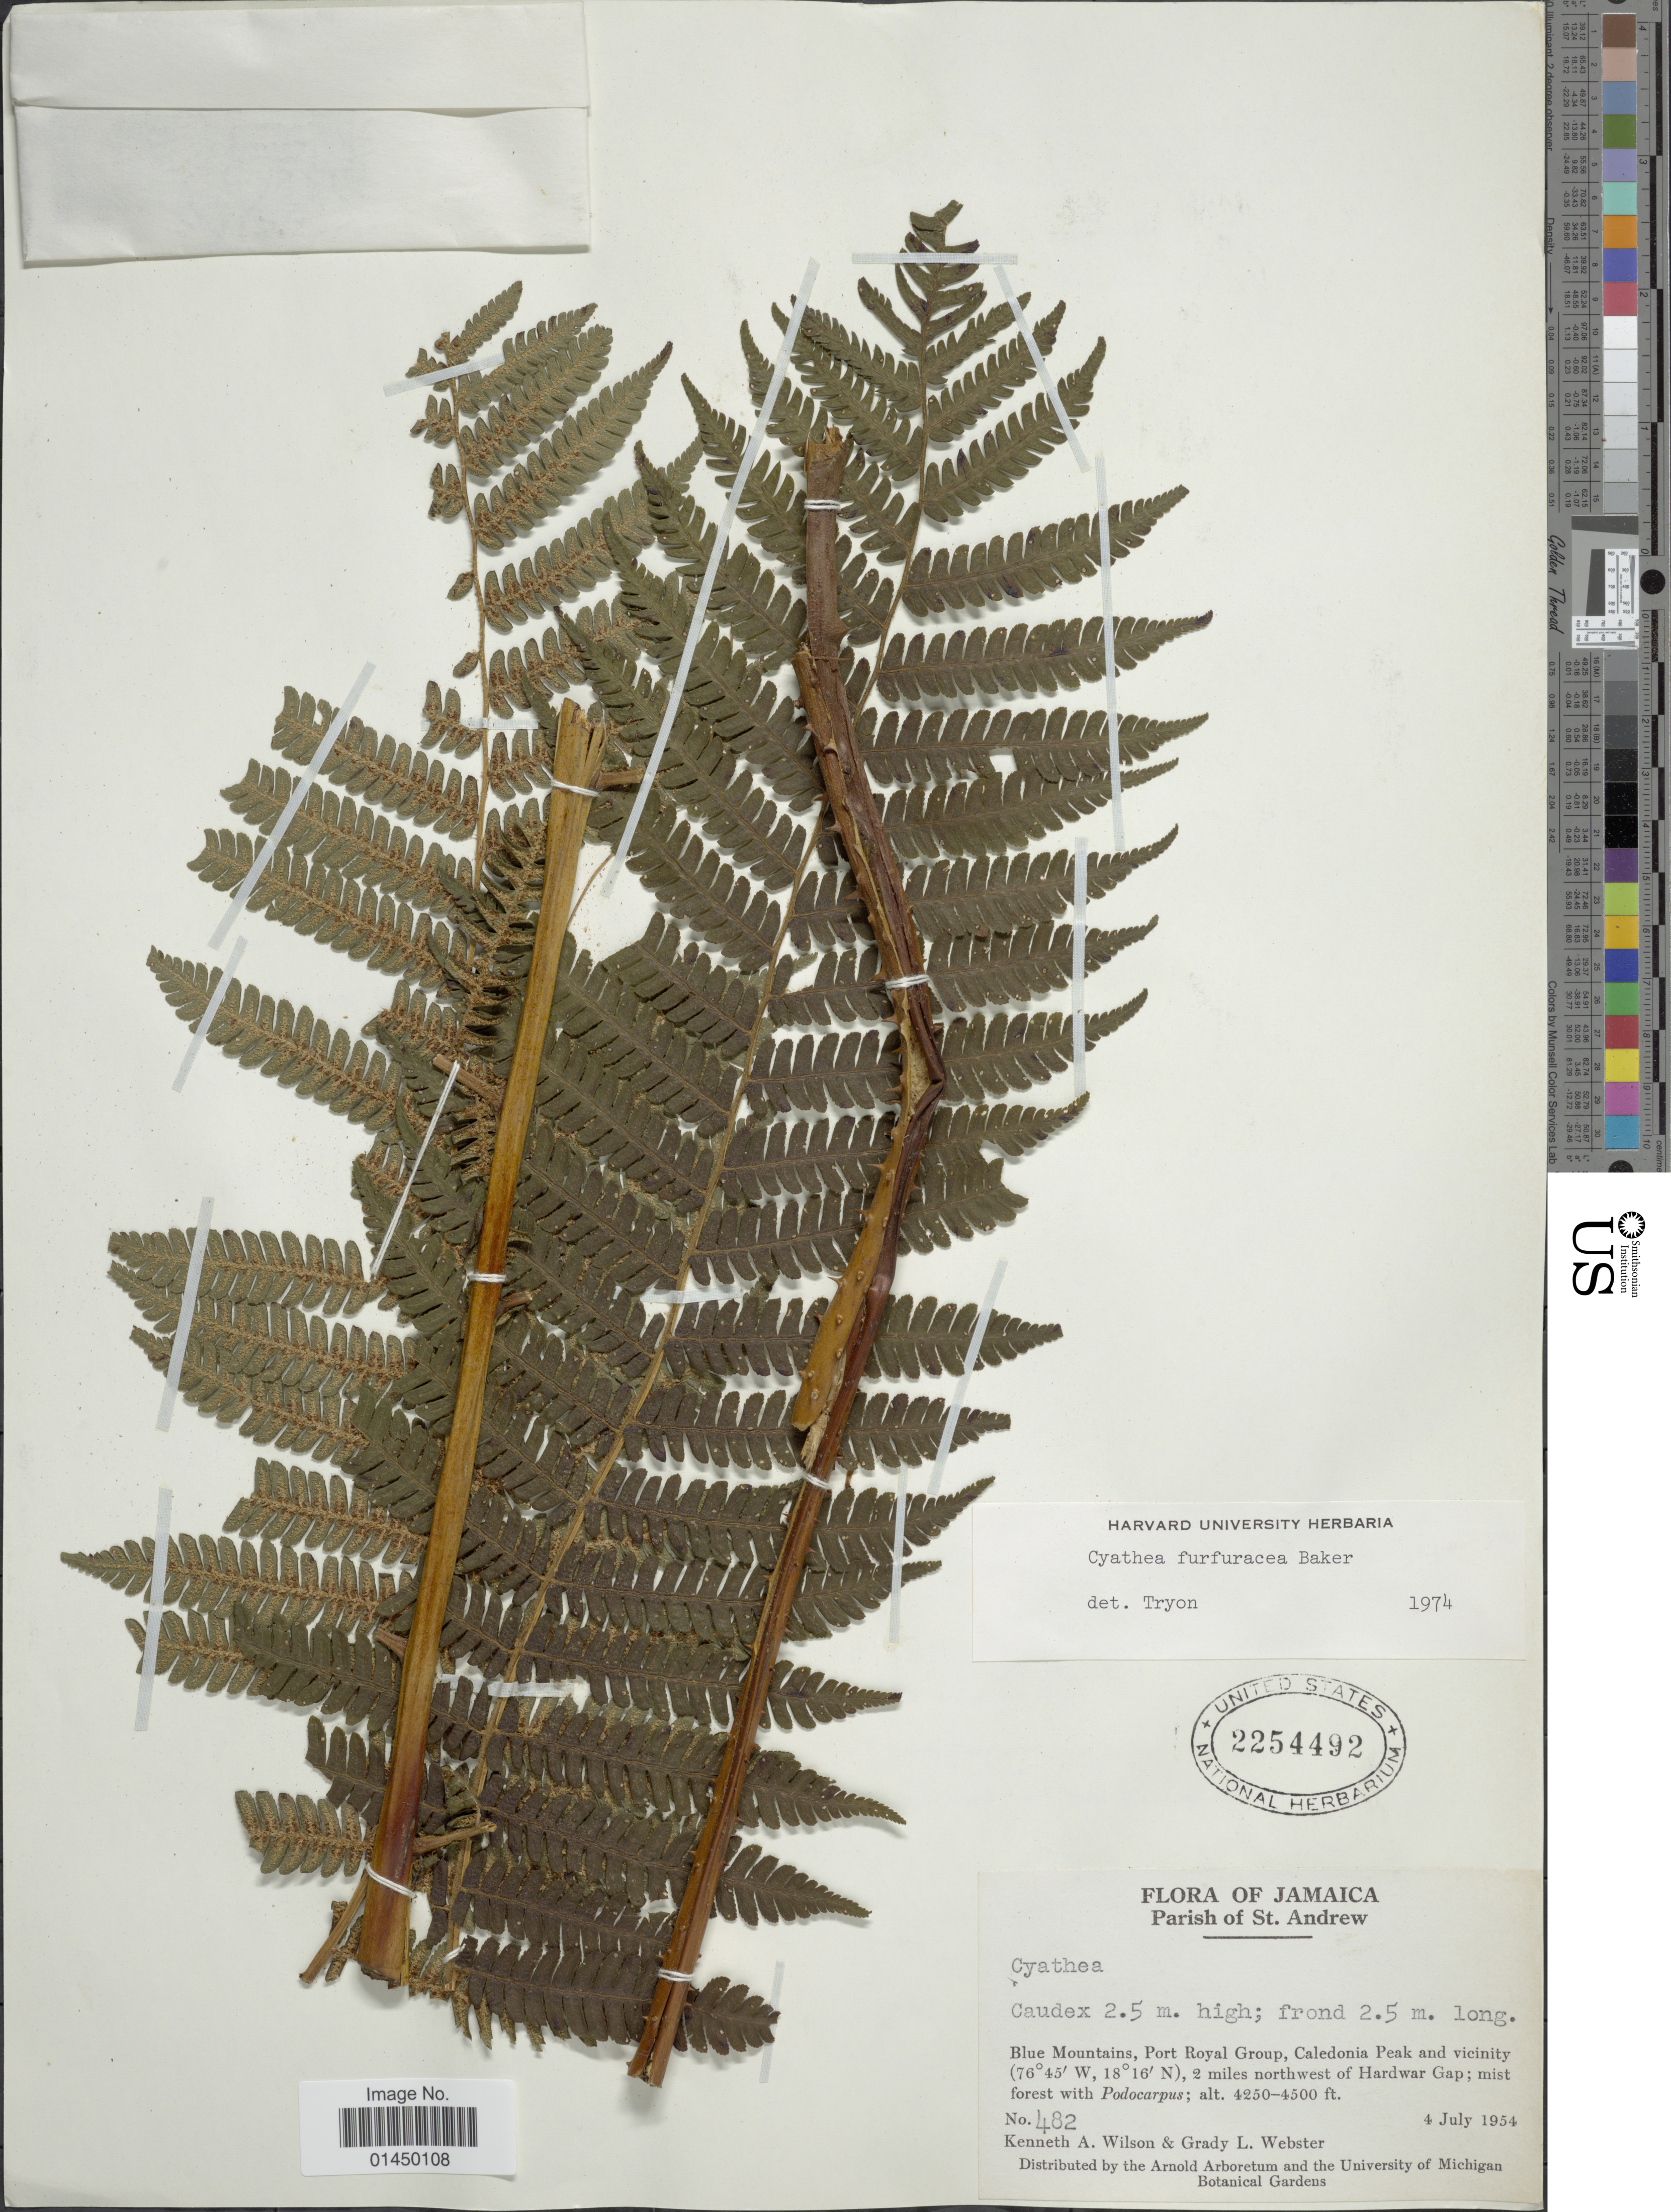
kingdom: Plantae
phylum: Tracheophyta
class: Polypodiopsida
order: Cyatheales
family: Cyatheaceae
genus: Cyathea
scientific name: Cyathea furfuracea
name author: Christ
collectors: K. A. Wilson & G. L. Webster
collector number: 482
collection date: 1954-07-04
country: Jamaica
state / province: Saint Andrew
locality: Parish of St. Andrew, Blue Mountains Port Royal Group, Caledonia Peak and vicinity, 2 miles northwest of Hardwar Gap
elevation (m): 1295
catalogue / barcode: US 2254492